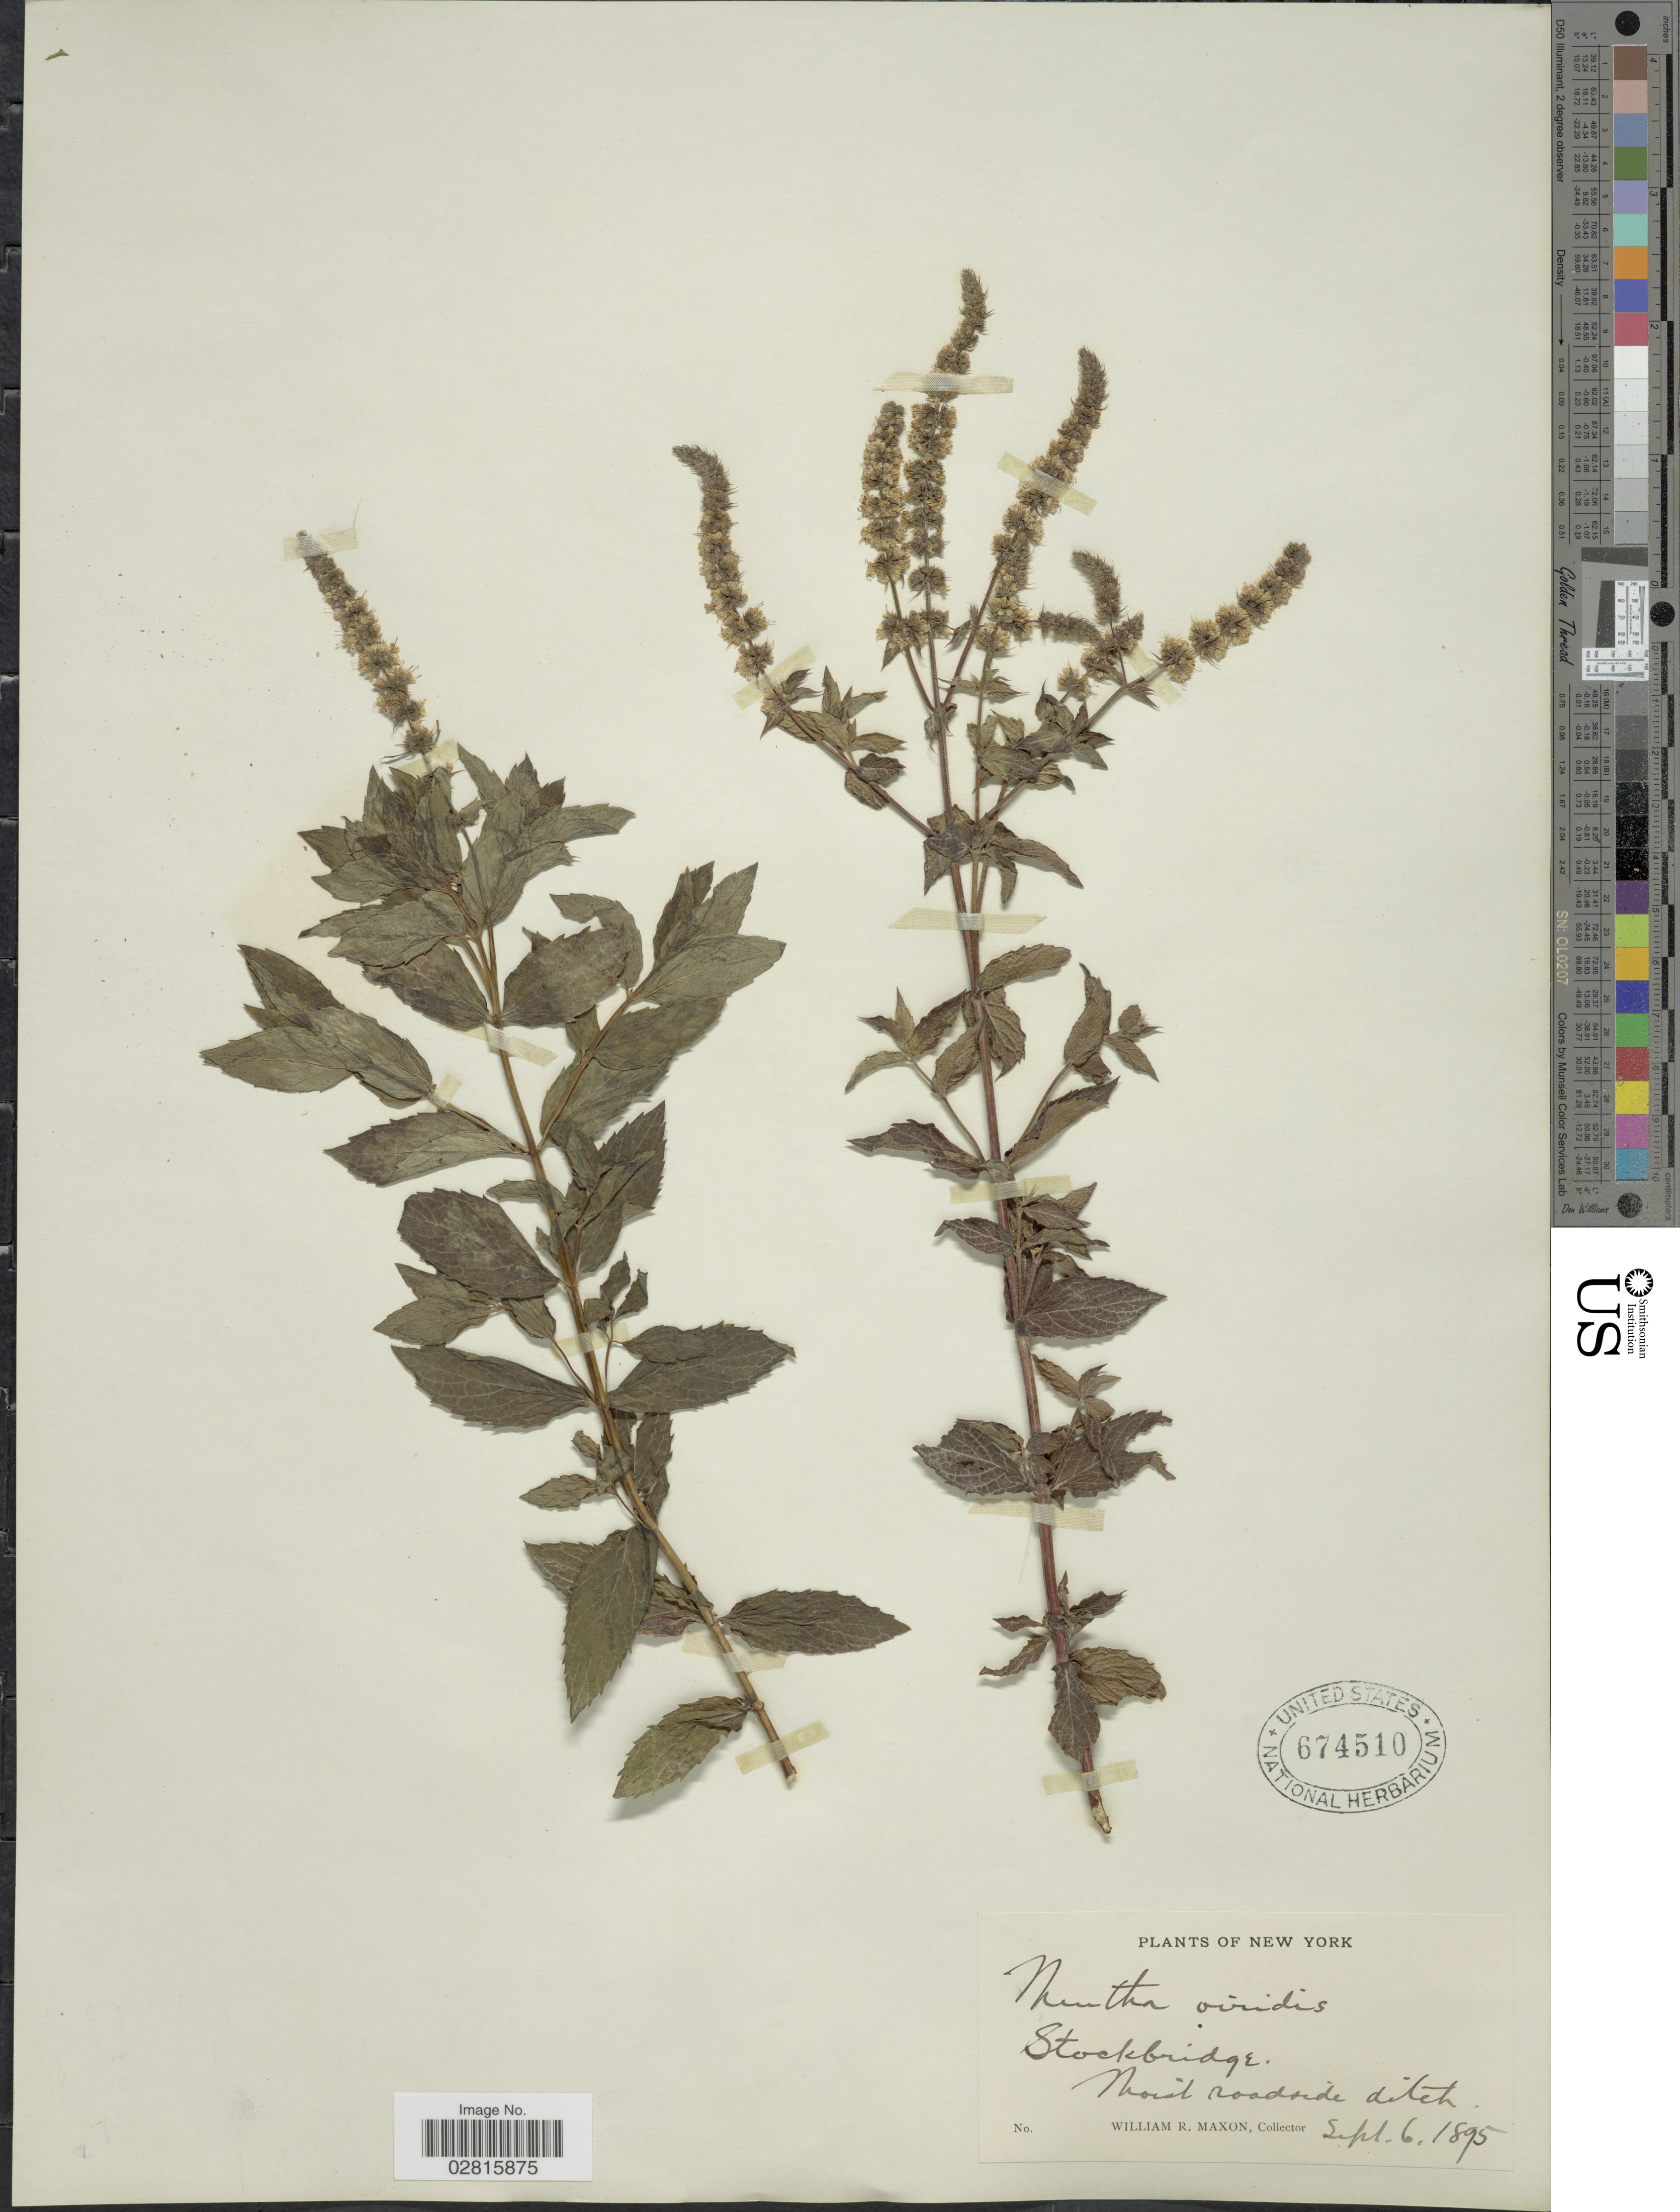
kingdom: Plantae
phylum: Tracheophyta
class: Magnoliopsida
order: Lamiales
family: Lamiaceae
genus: Mentha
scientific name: Mentha spicata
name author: L.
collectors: W. R. Maxon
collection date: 1895-09-06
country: United States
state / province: New York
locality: Stockbridge.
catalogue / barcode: US 674510